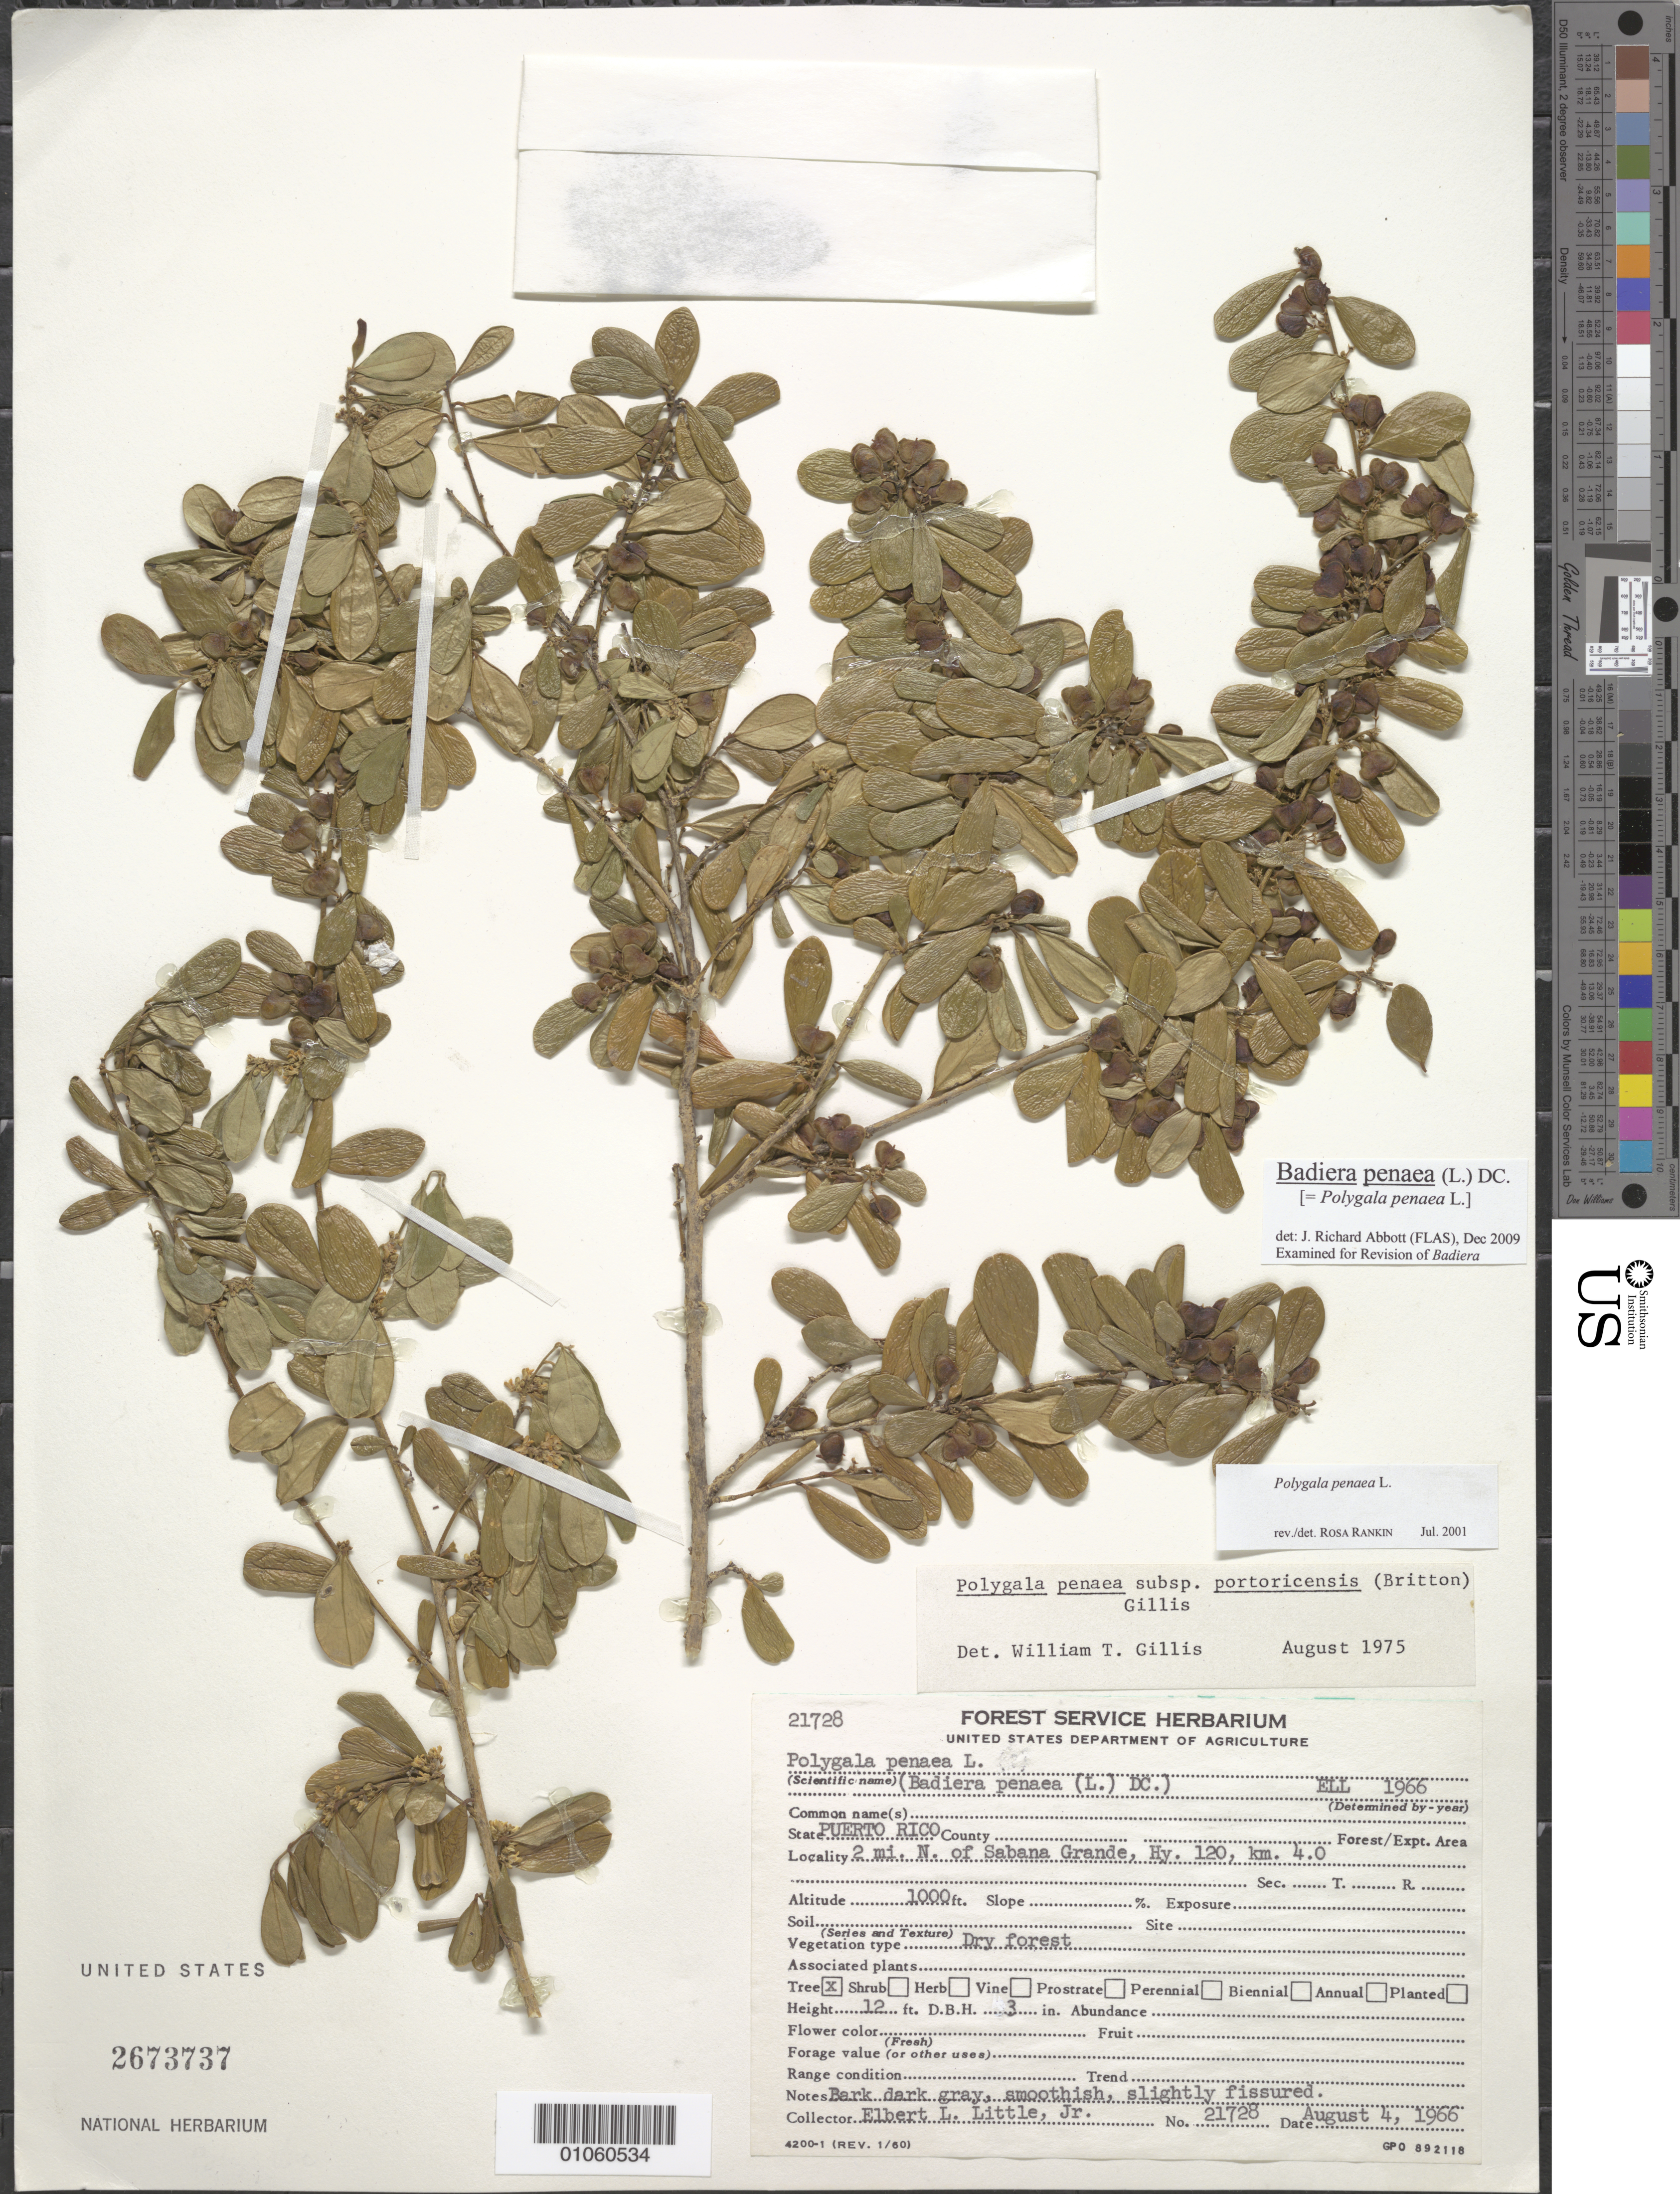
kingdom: Plantae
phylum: Tracheophyta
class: Magnoliopsida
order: Fabales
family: Polygalaceae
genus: Badiera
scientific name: Badiera penaea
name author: (L.) DC.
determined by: Abbott, J. R., (FLAS)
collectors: E. L. Little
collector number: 21728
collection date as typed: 04 Aug 1966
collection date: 1966-08-04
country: Puerto Rico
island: Puerto Rico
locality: Sabana Grande, 2 miles N, Hy. 120, km 4.0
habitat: Dry forest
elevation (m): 305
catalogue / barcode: US 2673737